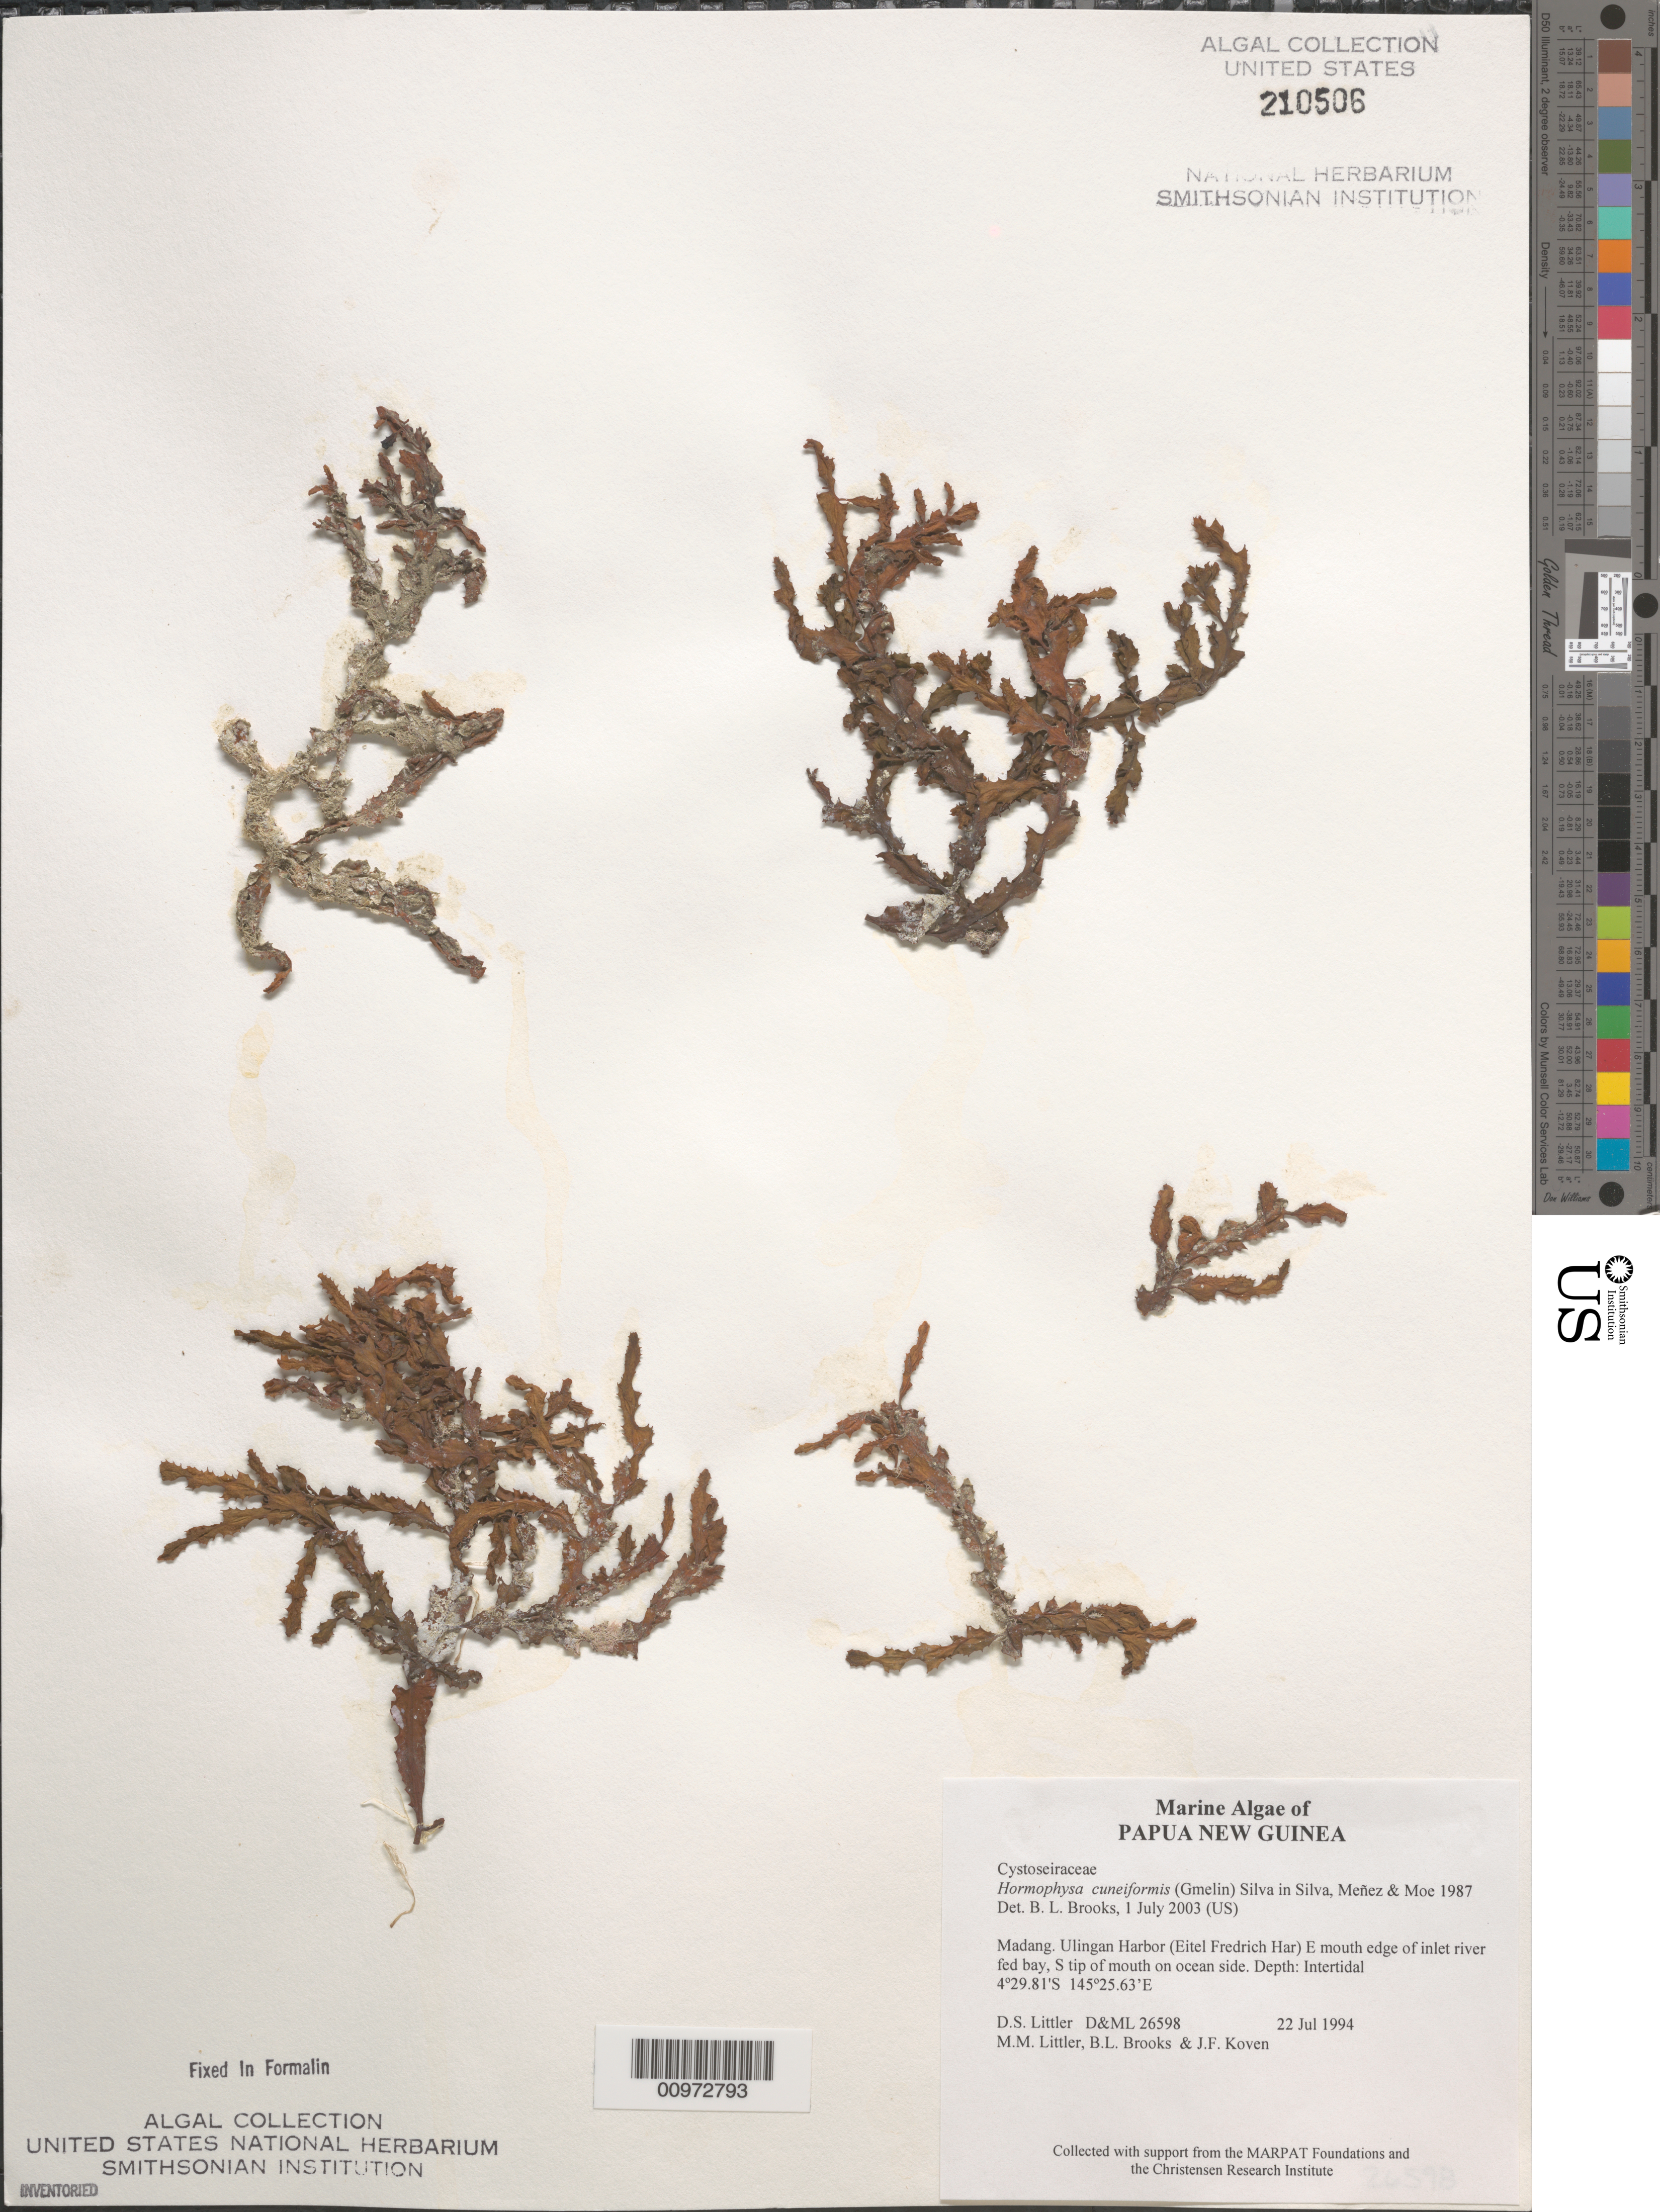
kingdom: Chromista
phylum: Ochrophyta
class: Phaeophyceae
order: Fucales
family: Sargassaceae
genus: Hormophysa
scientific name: Hormophysa cuneiformis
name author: (J.F. Gmel.) P.C. Silva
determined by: Brooks, B. L., (BOT), Smithsonian Institution - National Museum of Natural History (UNITED STATES)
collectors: D. S. Littler, M. M. Littler, B. Brooks & J. Koven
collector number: D&ML 26598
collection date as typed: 22 Jul 1994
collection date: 1994-07-22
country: Papua New Guinea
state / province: Madang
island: New Guinea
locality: Ulingan Harbor (Eitel Fredrich Har)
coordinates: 4 29.81'S, 145 25.63'E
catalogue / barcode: US 210506